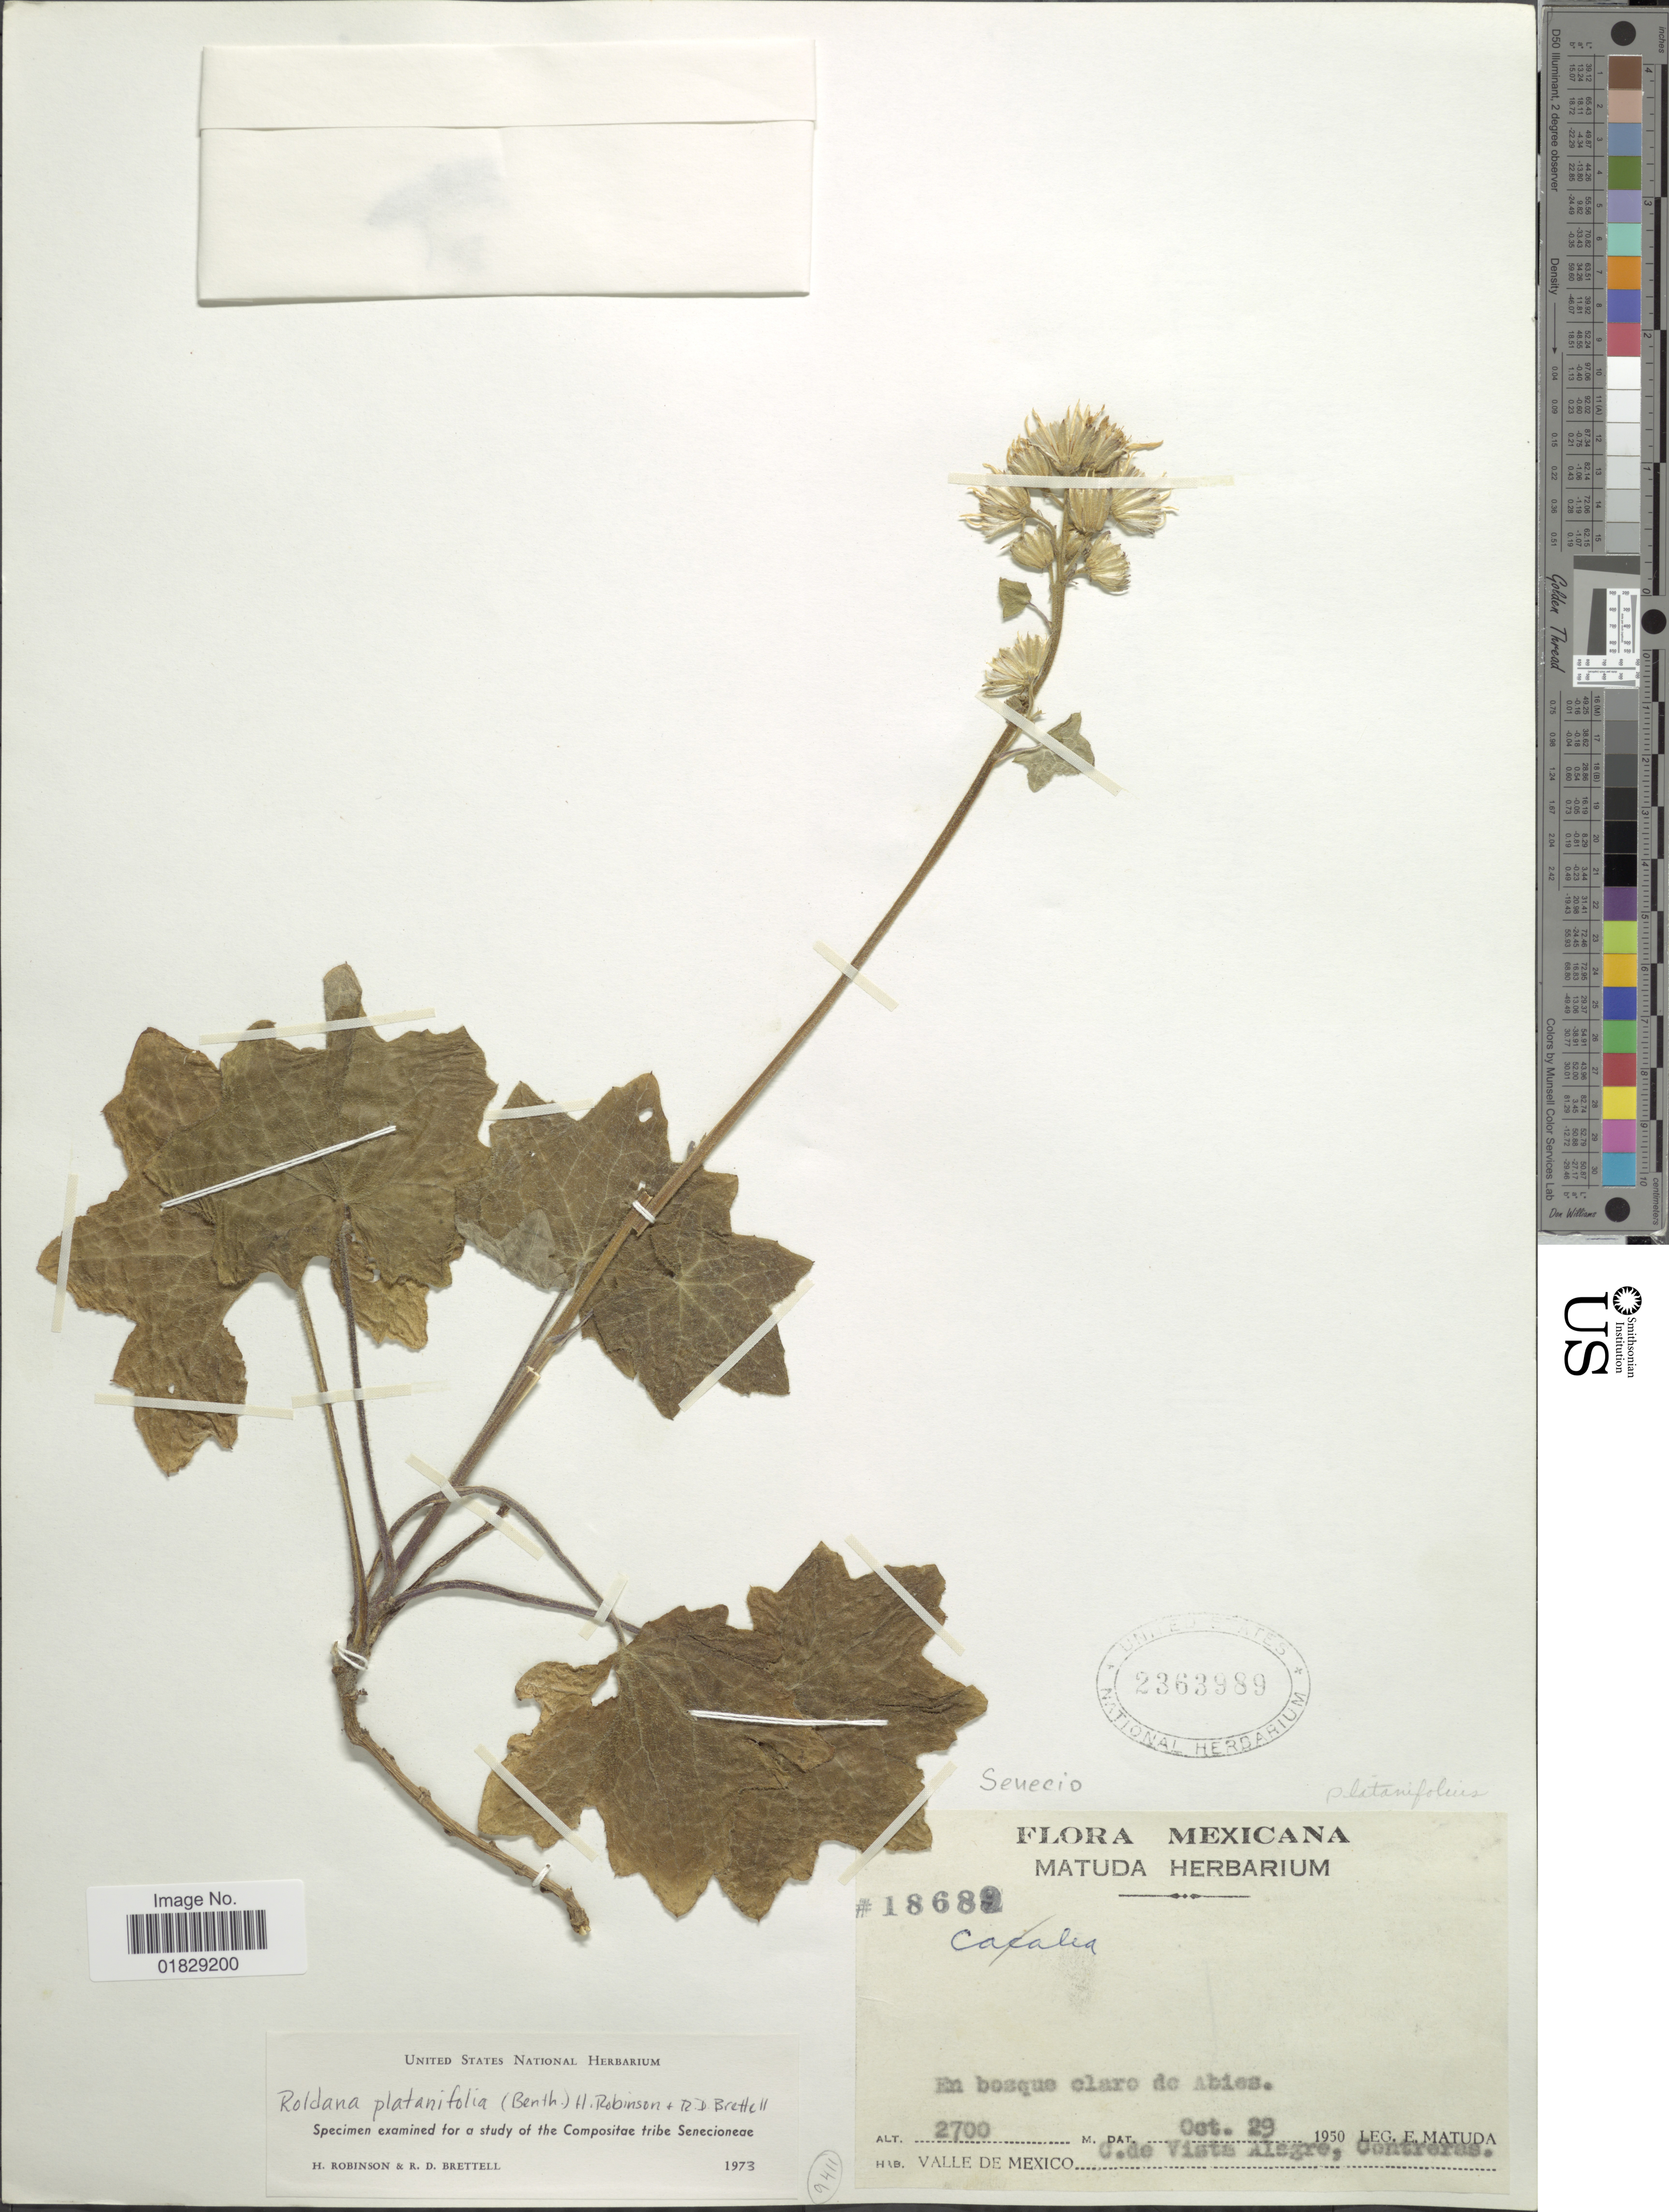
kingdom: Plantae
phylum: Tracheophyta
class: Magnoliopsida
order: Asterales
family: Asteraceae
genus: Roldana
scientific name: Roldana platanifolia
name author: (Benth.) H. Rob. & Brettell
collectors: E. Matuda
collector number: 18689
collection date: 1950-10-29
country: Mexico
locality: Valle de Mexico, C. de Vista Alegre, Contreras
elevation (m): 2700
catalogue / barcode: US 2363989